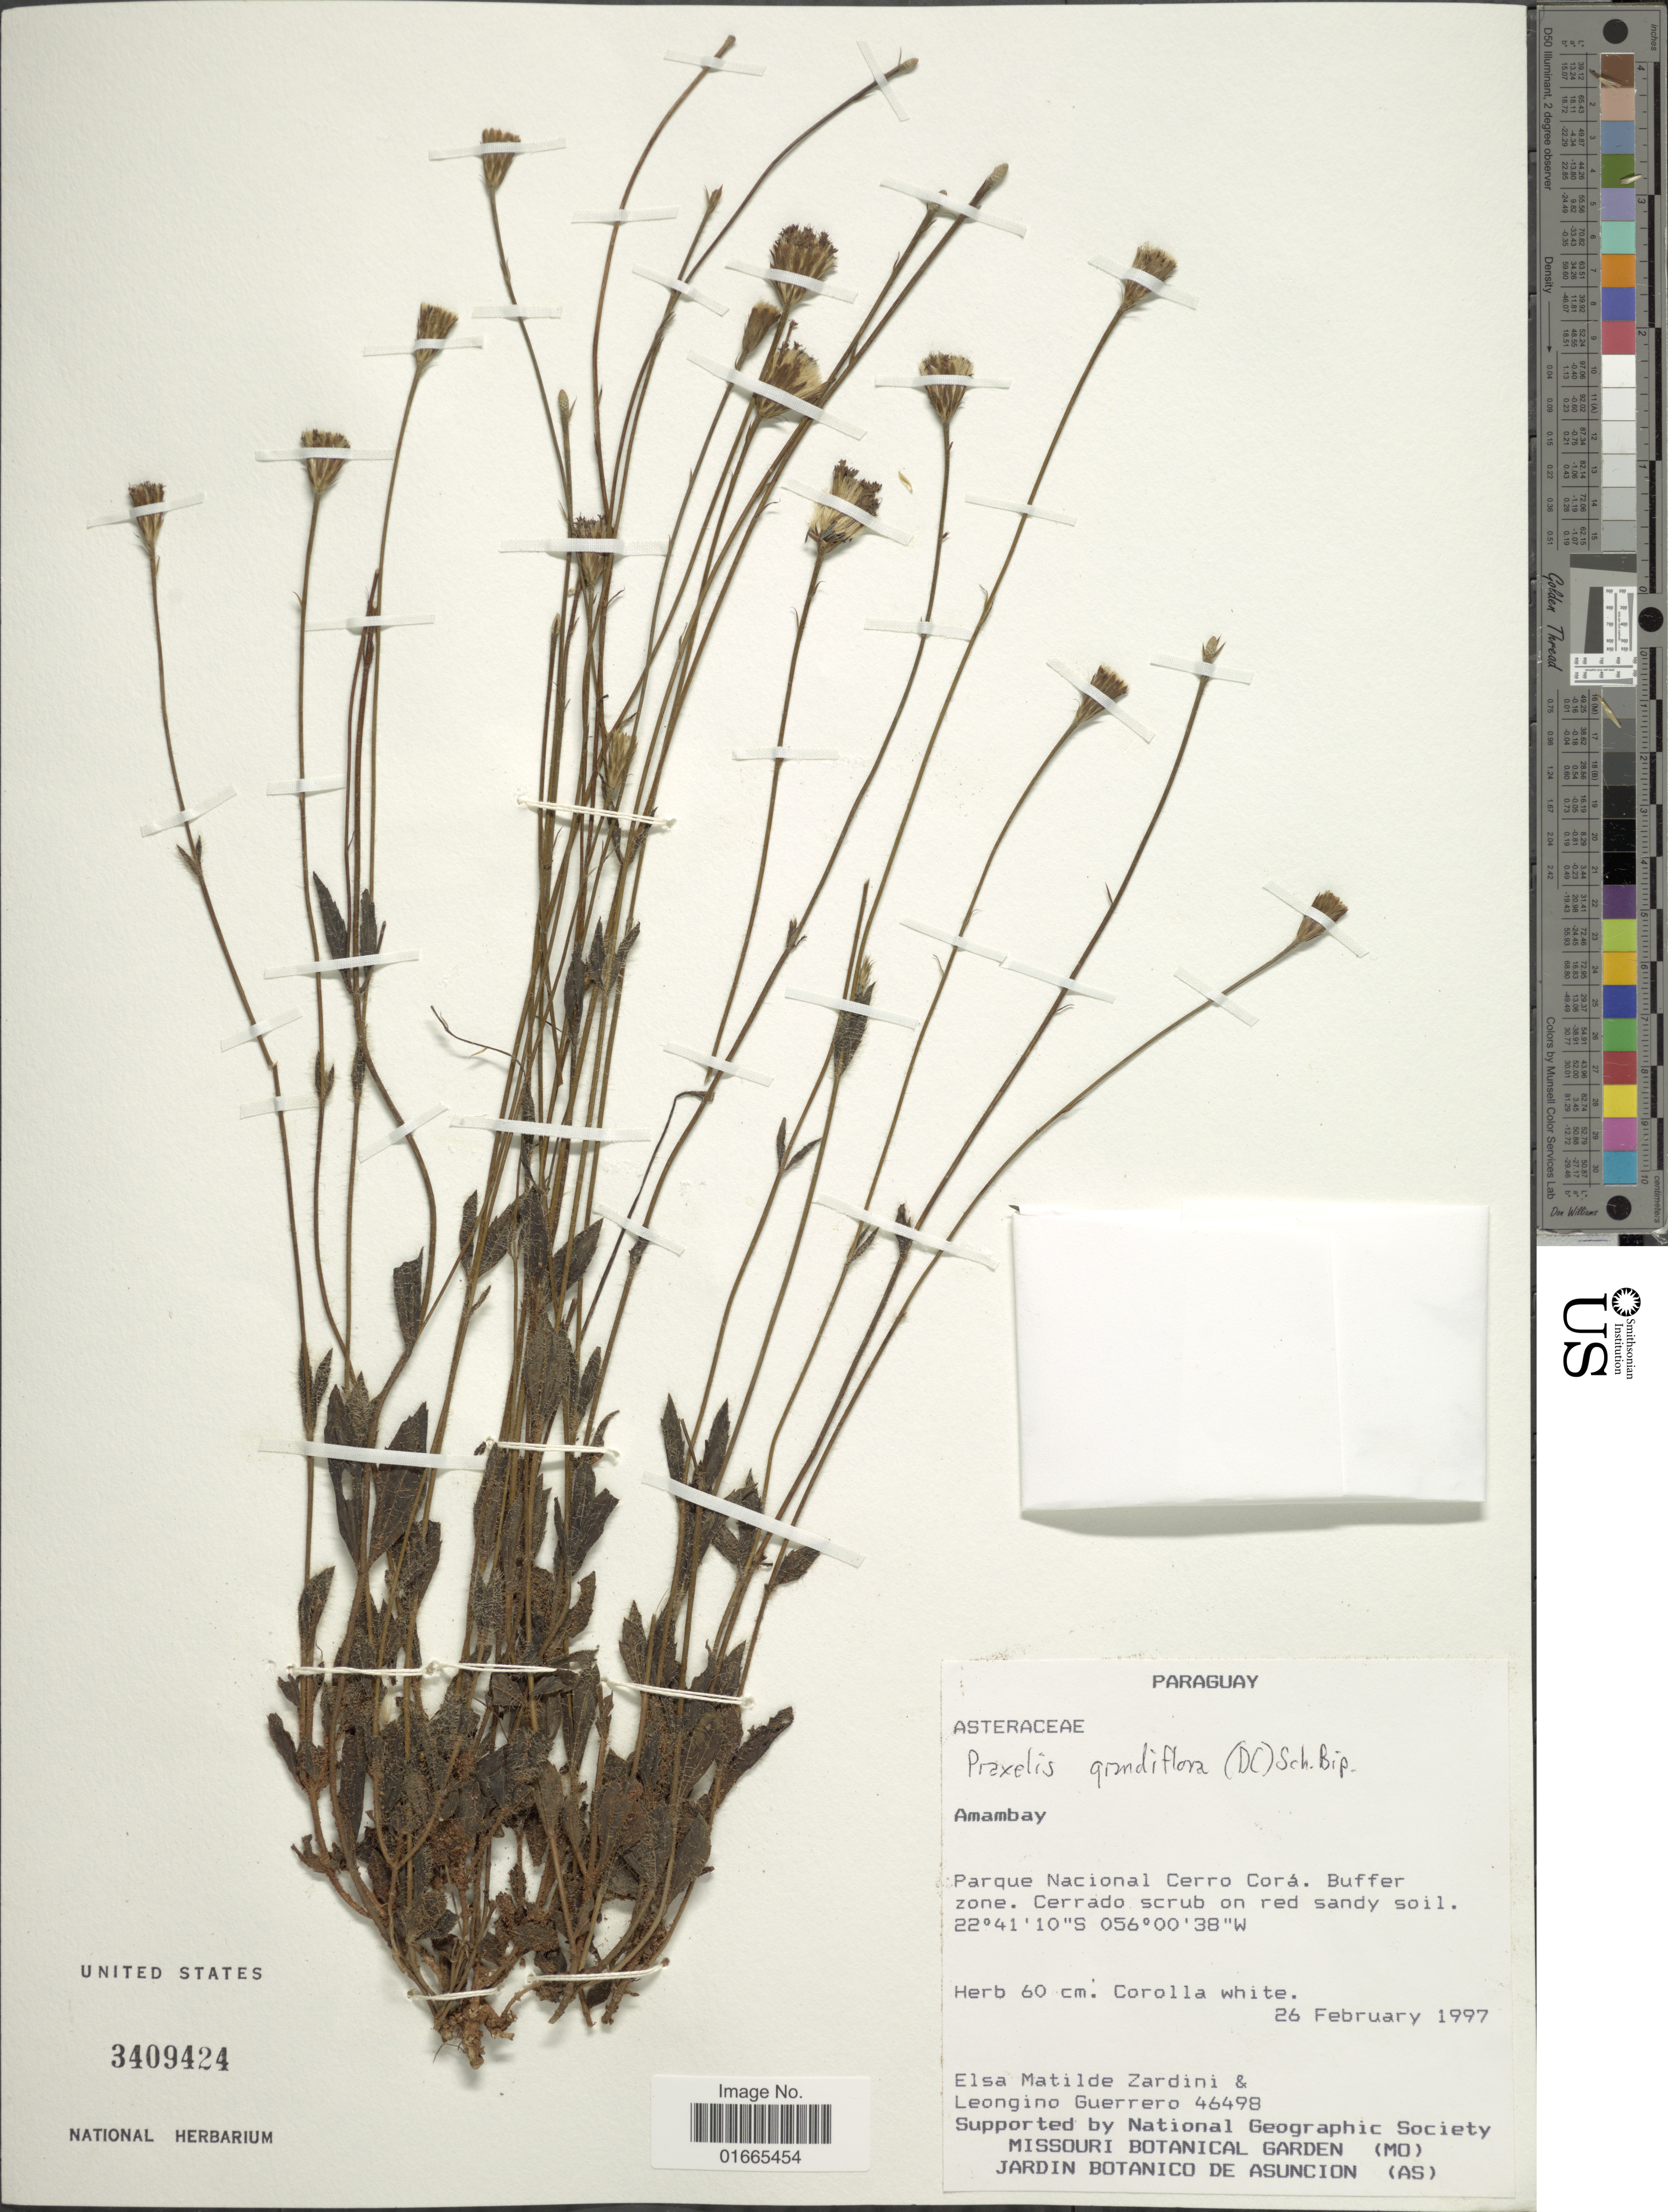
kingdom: Plantae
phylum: Tracheophyta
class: Magnoliopsida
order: Asterales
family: Asteraceae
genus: Praxelis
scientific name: Praxelis grandiflora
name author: (DC.) R.M. King & H. Rob.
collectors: E. M. Zardini & L. Guerrero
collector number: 46498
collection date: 1997-02-26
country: Paraguay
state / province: Amambay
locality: Parque Nacional Cerro Corá. Buffer zone.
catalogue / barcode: US 3409424